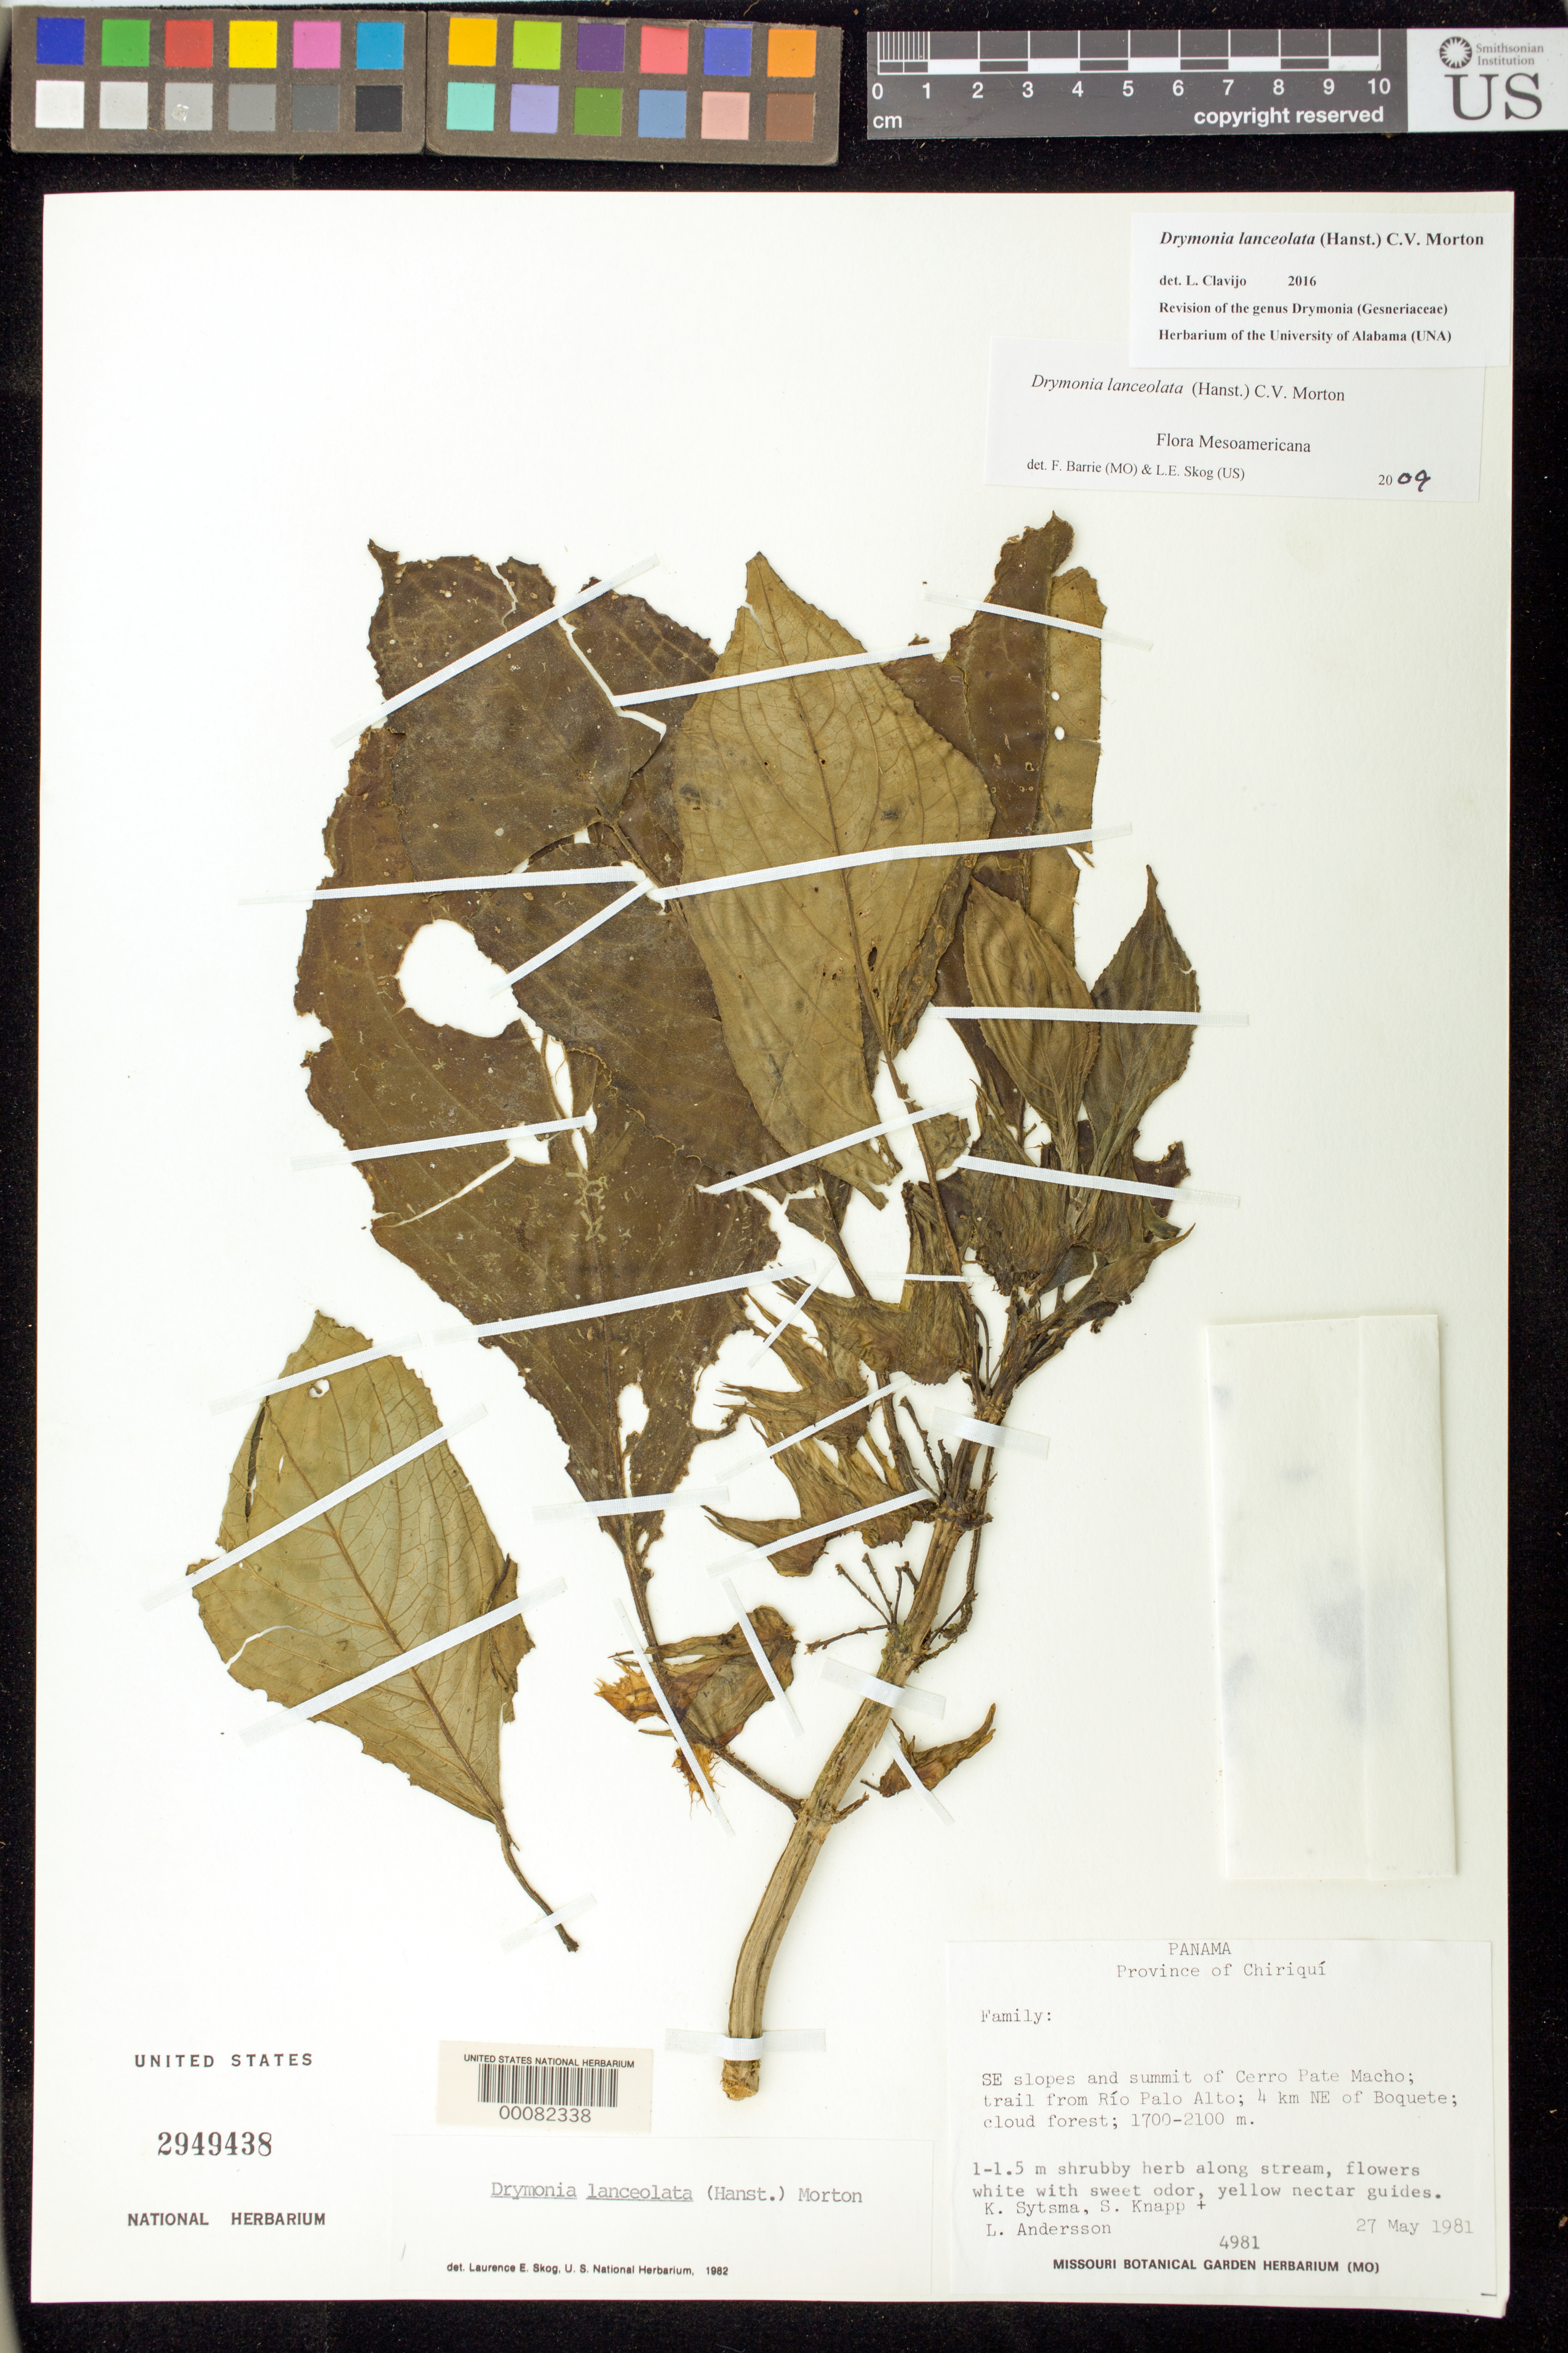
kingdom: Plantae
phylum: Tracheophyta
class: Magnoliopsida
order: Lamiales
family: Gesneriaceae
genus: Drymonia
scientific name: Drymonia lanceolata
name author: (Hanst.) C.V. Morton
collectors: K. J. Sytsma, S. Knapp & L. Andersson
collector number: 4981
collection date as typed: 27 May 1981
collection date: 1981-05-27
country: Panama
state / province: Chiriquí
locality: SE slopes and summit of Cerro Pate Macho, trail from Rio Palo Alto, 4 km NE of Boquete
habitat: Cloud forest; along stream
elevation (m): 1700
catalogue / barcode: US 2949438